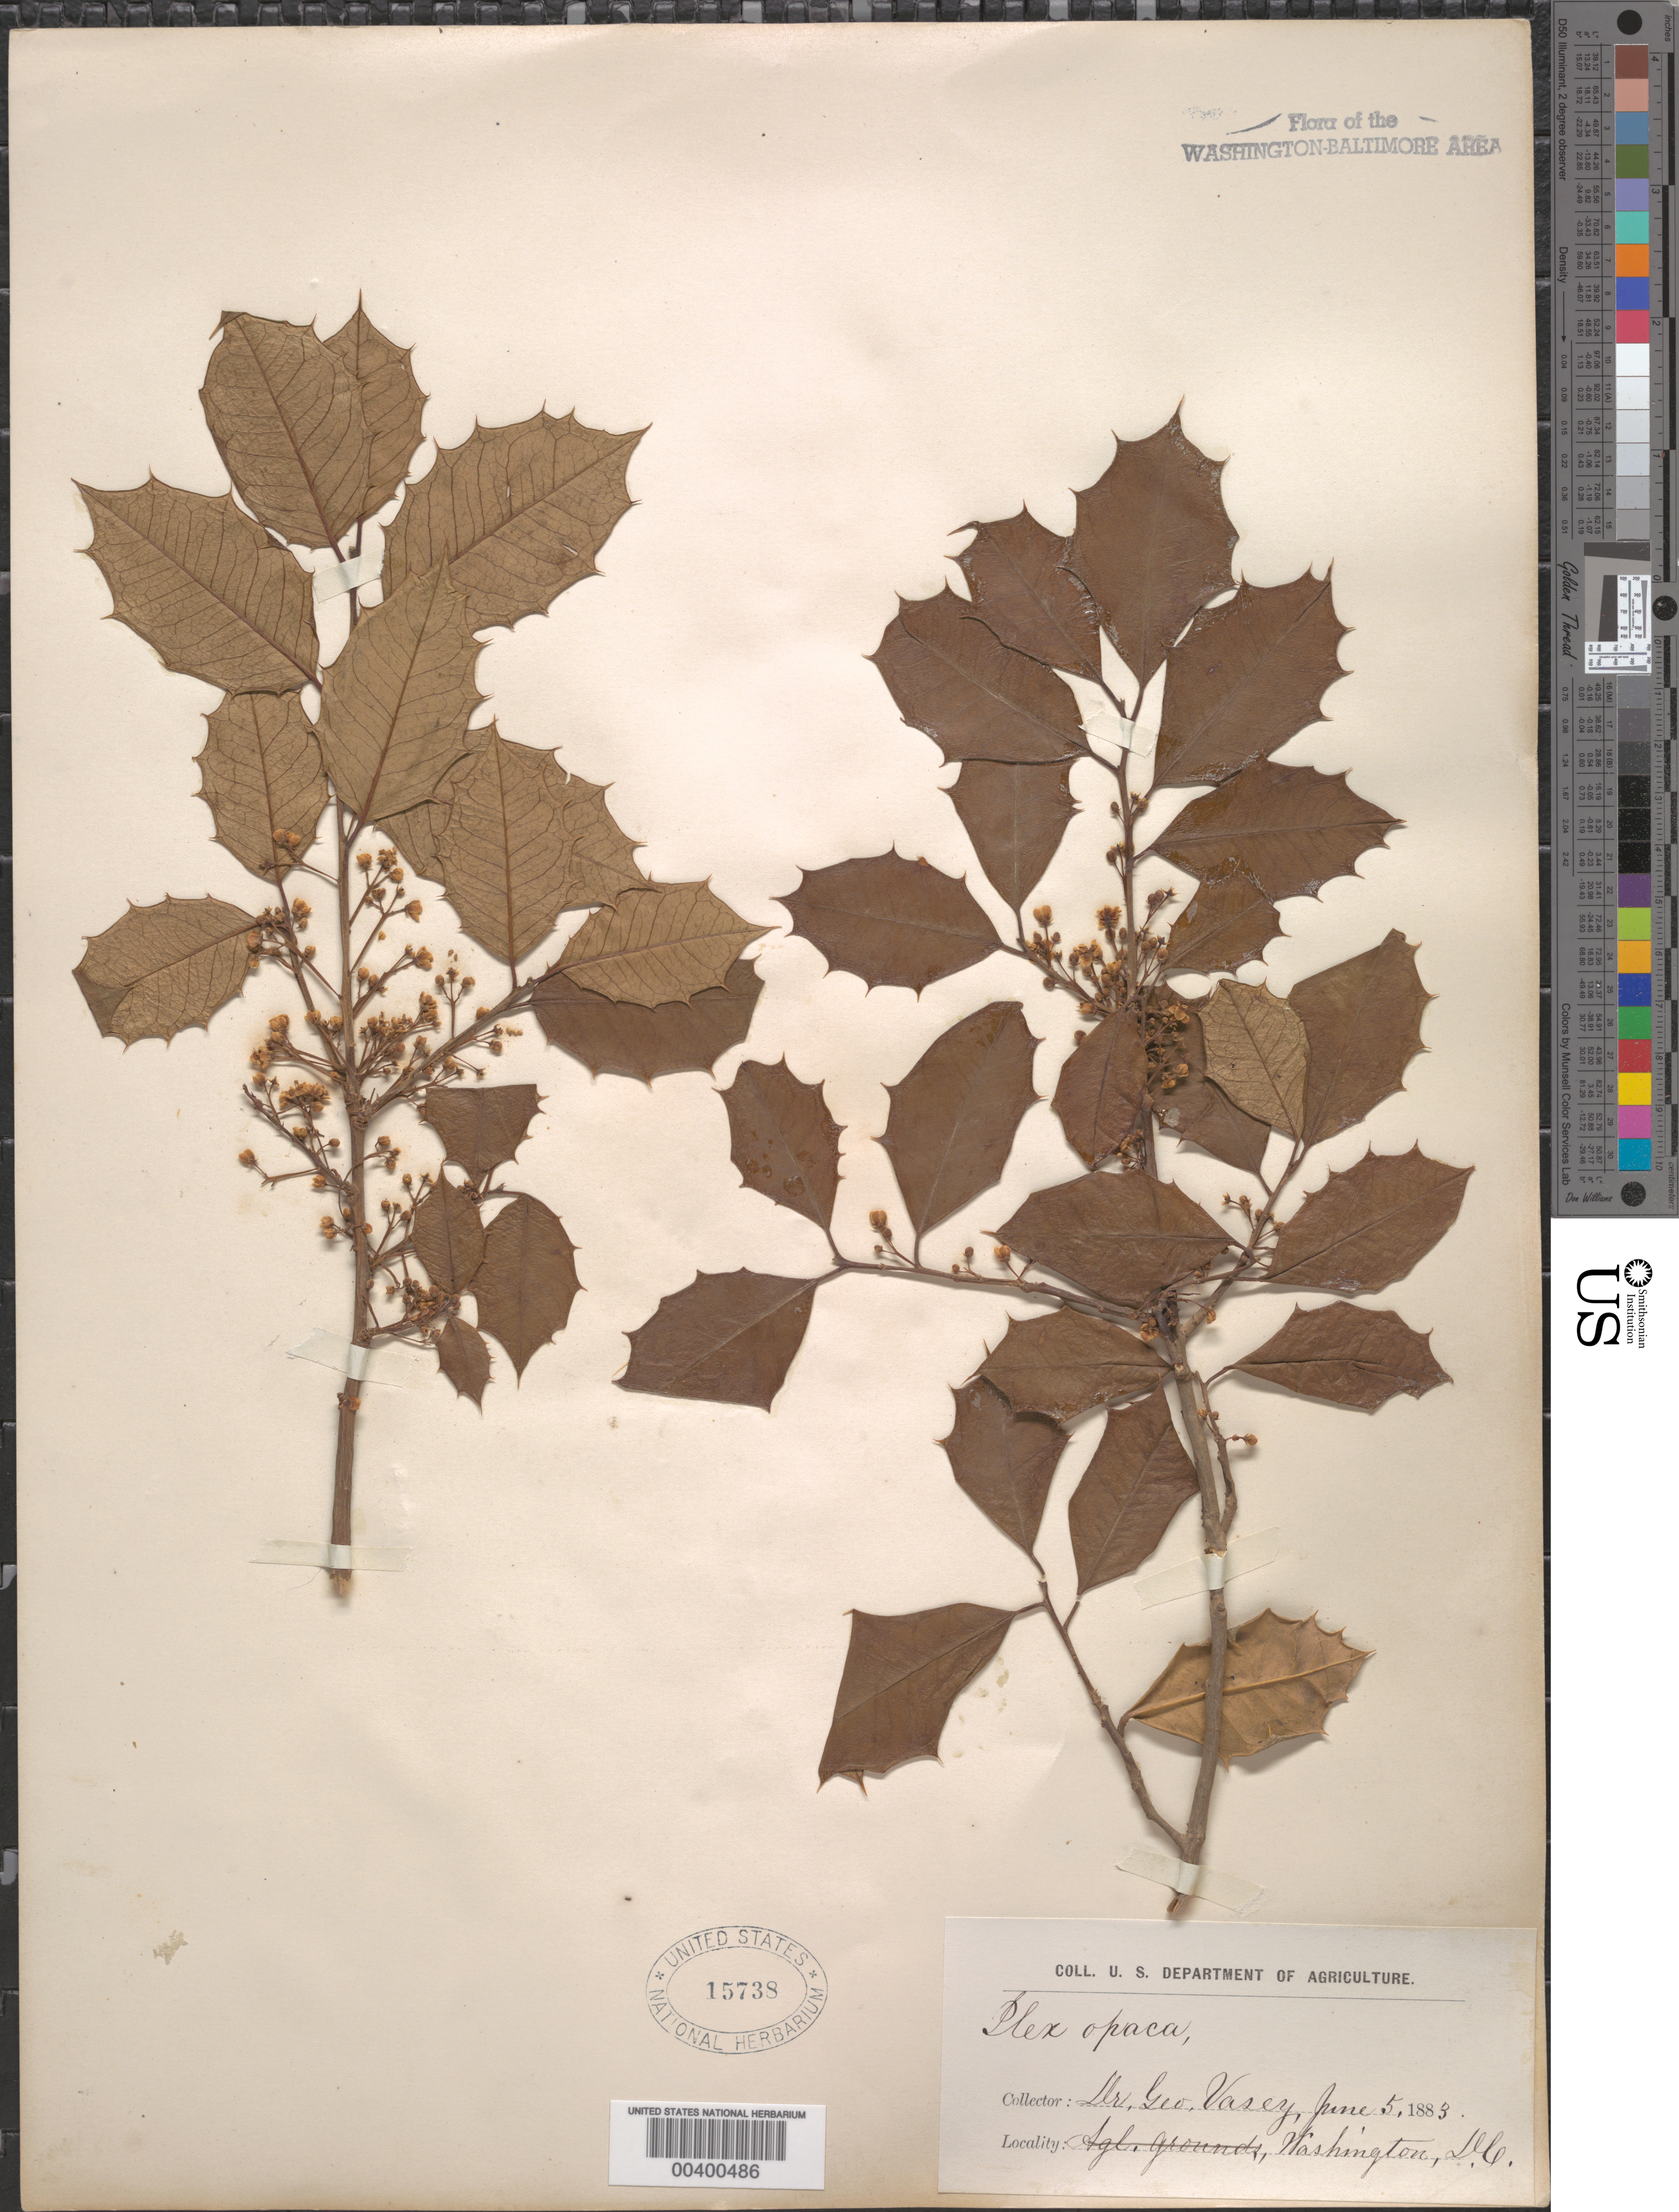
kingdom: Plantae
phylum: Tracheophyta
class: Magnoliopsida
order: Aquifoliales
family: Aquifoliaceae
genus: Ilex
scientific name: Ilex opaca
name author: Aiton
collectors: G. Vasey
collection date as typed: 05 Jun 1883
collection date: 1883-06-05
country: United States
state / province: District of Columbia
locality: Washington DC Area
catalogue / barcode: US 15738